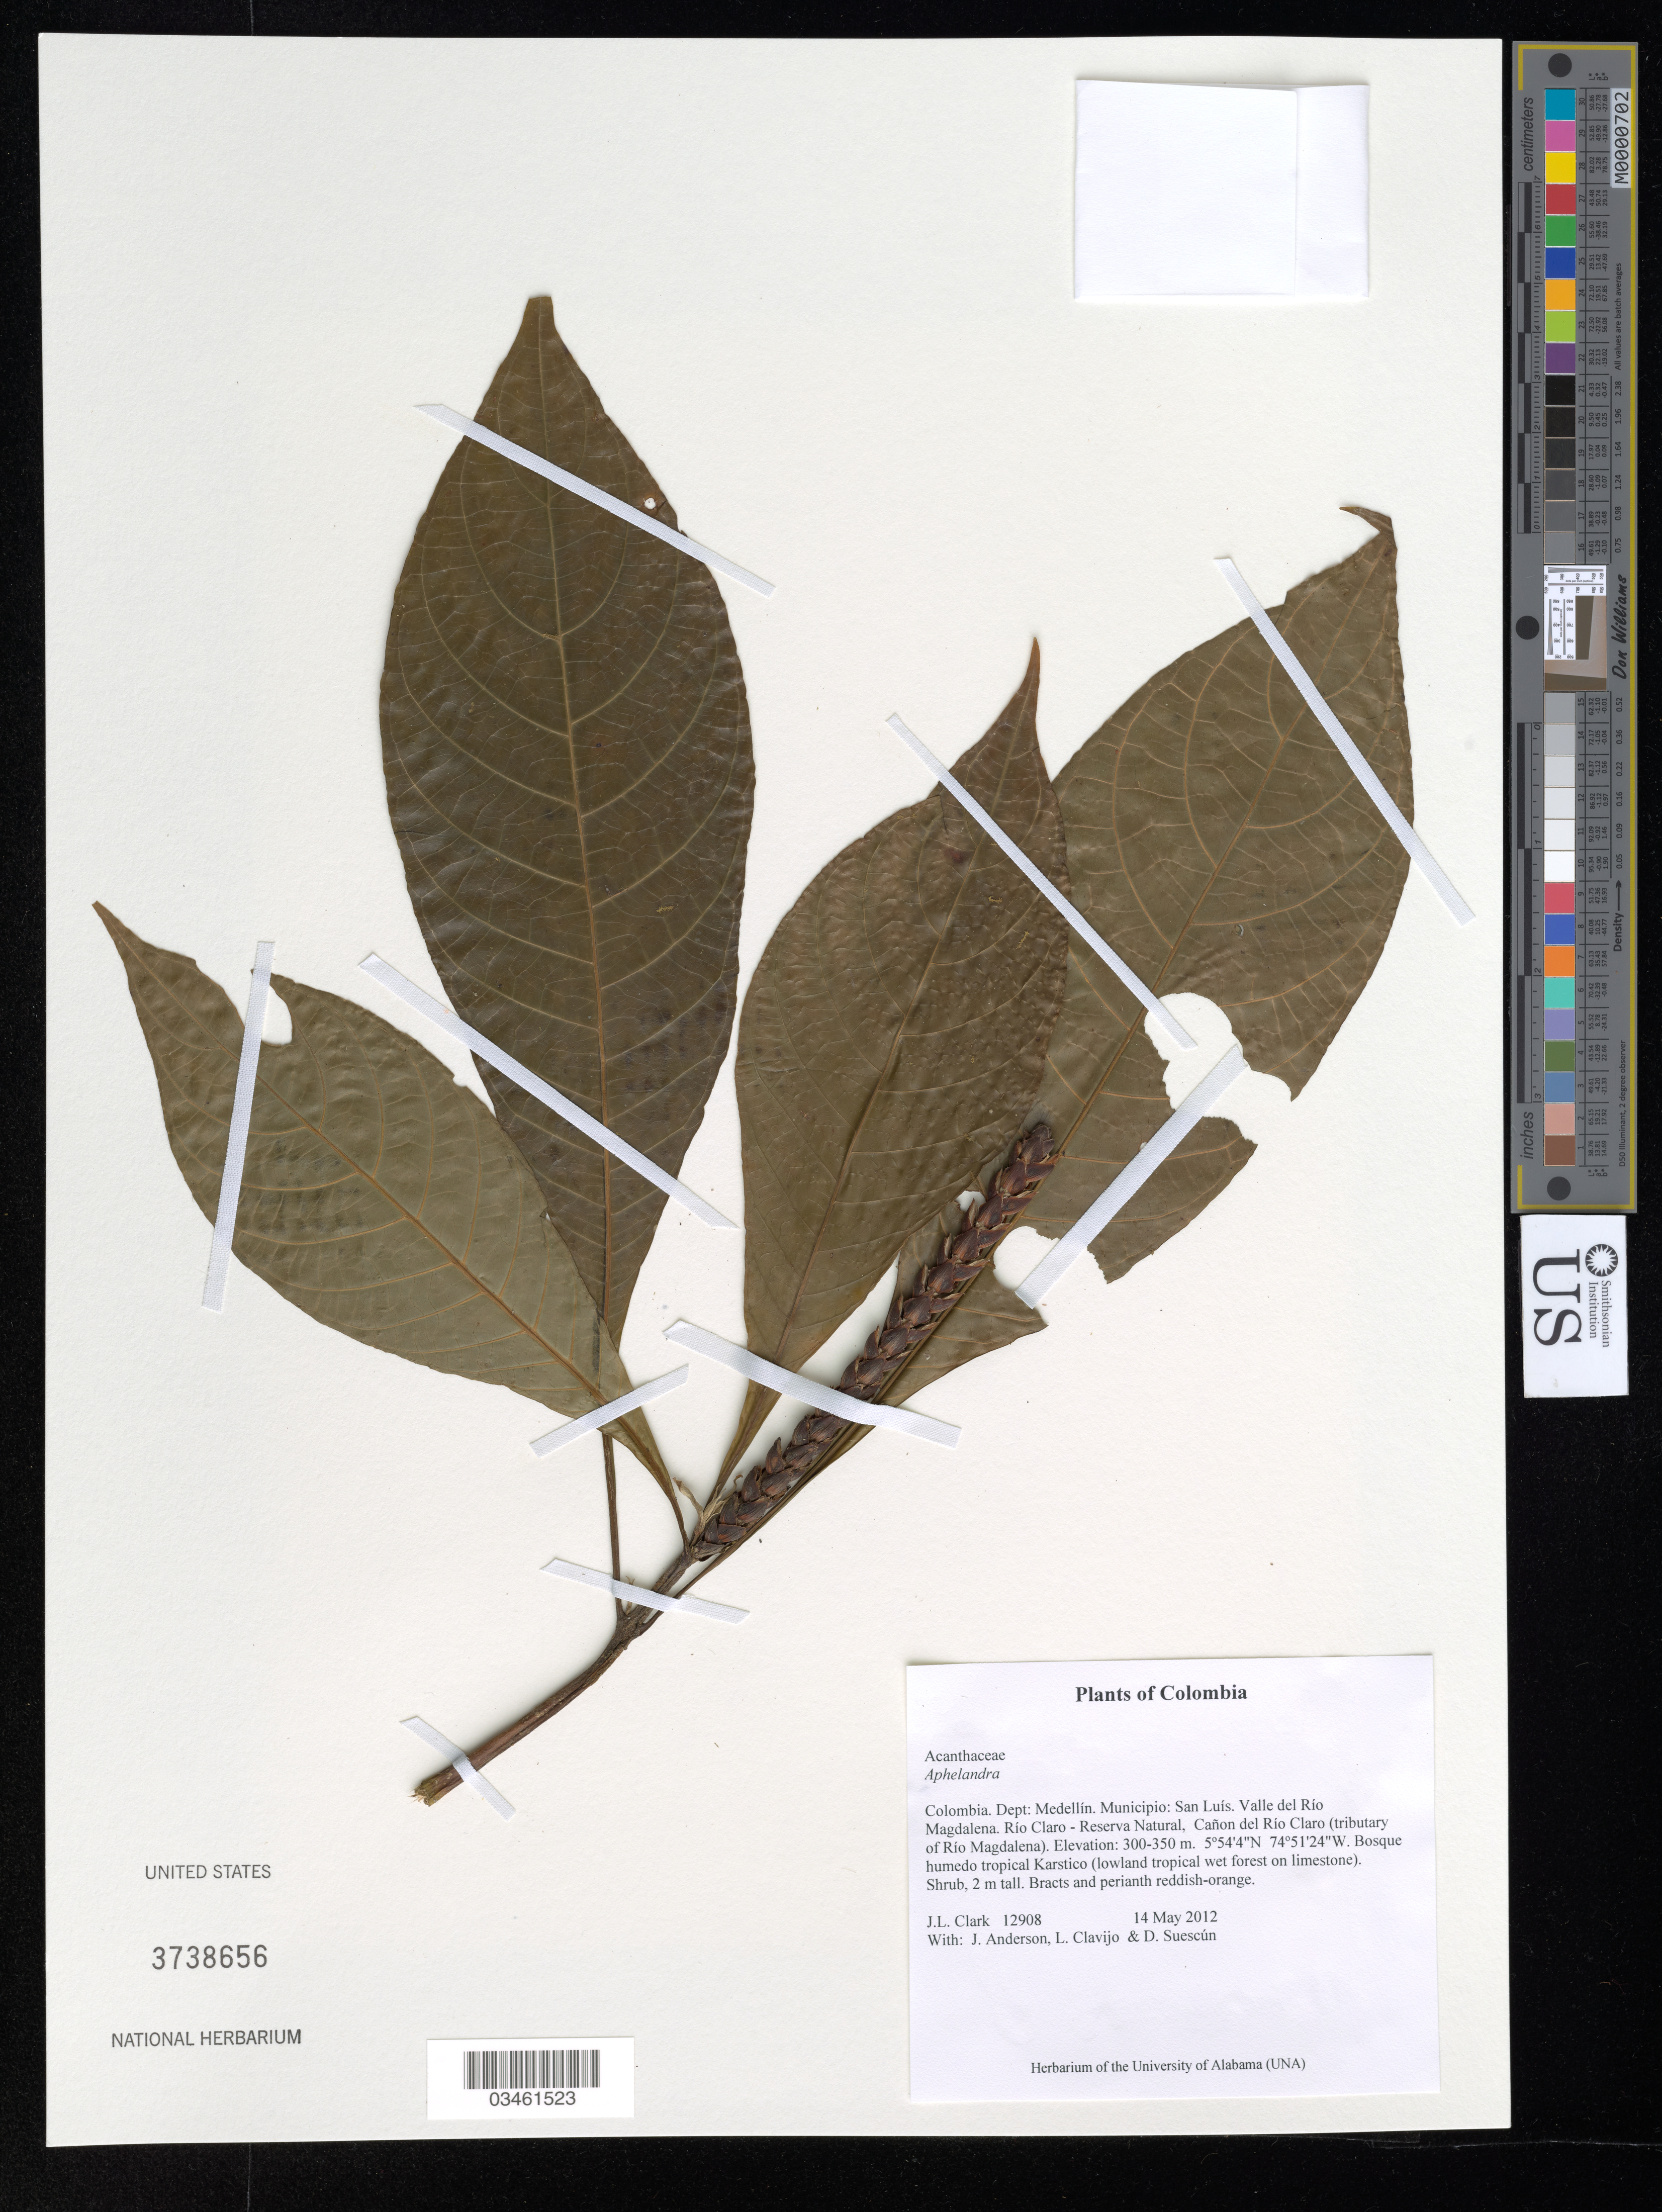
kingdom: Plantae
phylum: Tracheophyta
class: Magnoliopsida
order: Lamiales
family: Acanthaceae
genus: Aphelandra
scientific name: Aphelandra sp.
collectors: J. L. Clark, J. Anderson, L. Clavijo & D. Suescún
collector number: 12908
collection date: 2012-05-14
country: Colombia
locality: Dept: Medellín. Municipio: San Luís. Valle del Río Magdalena. Río Claro- Reserva Natural, Cañon del Río Claro (tributary of Río Magdalena).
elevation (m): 300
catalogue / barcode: US 3738656